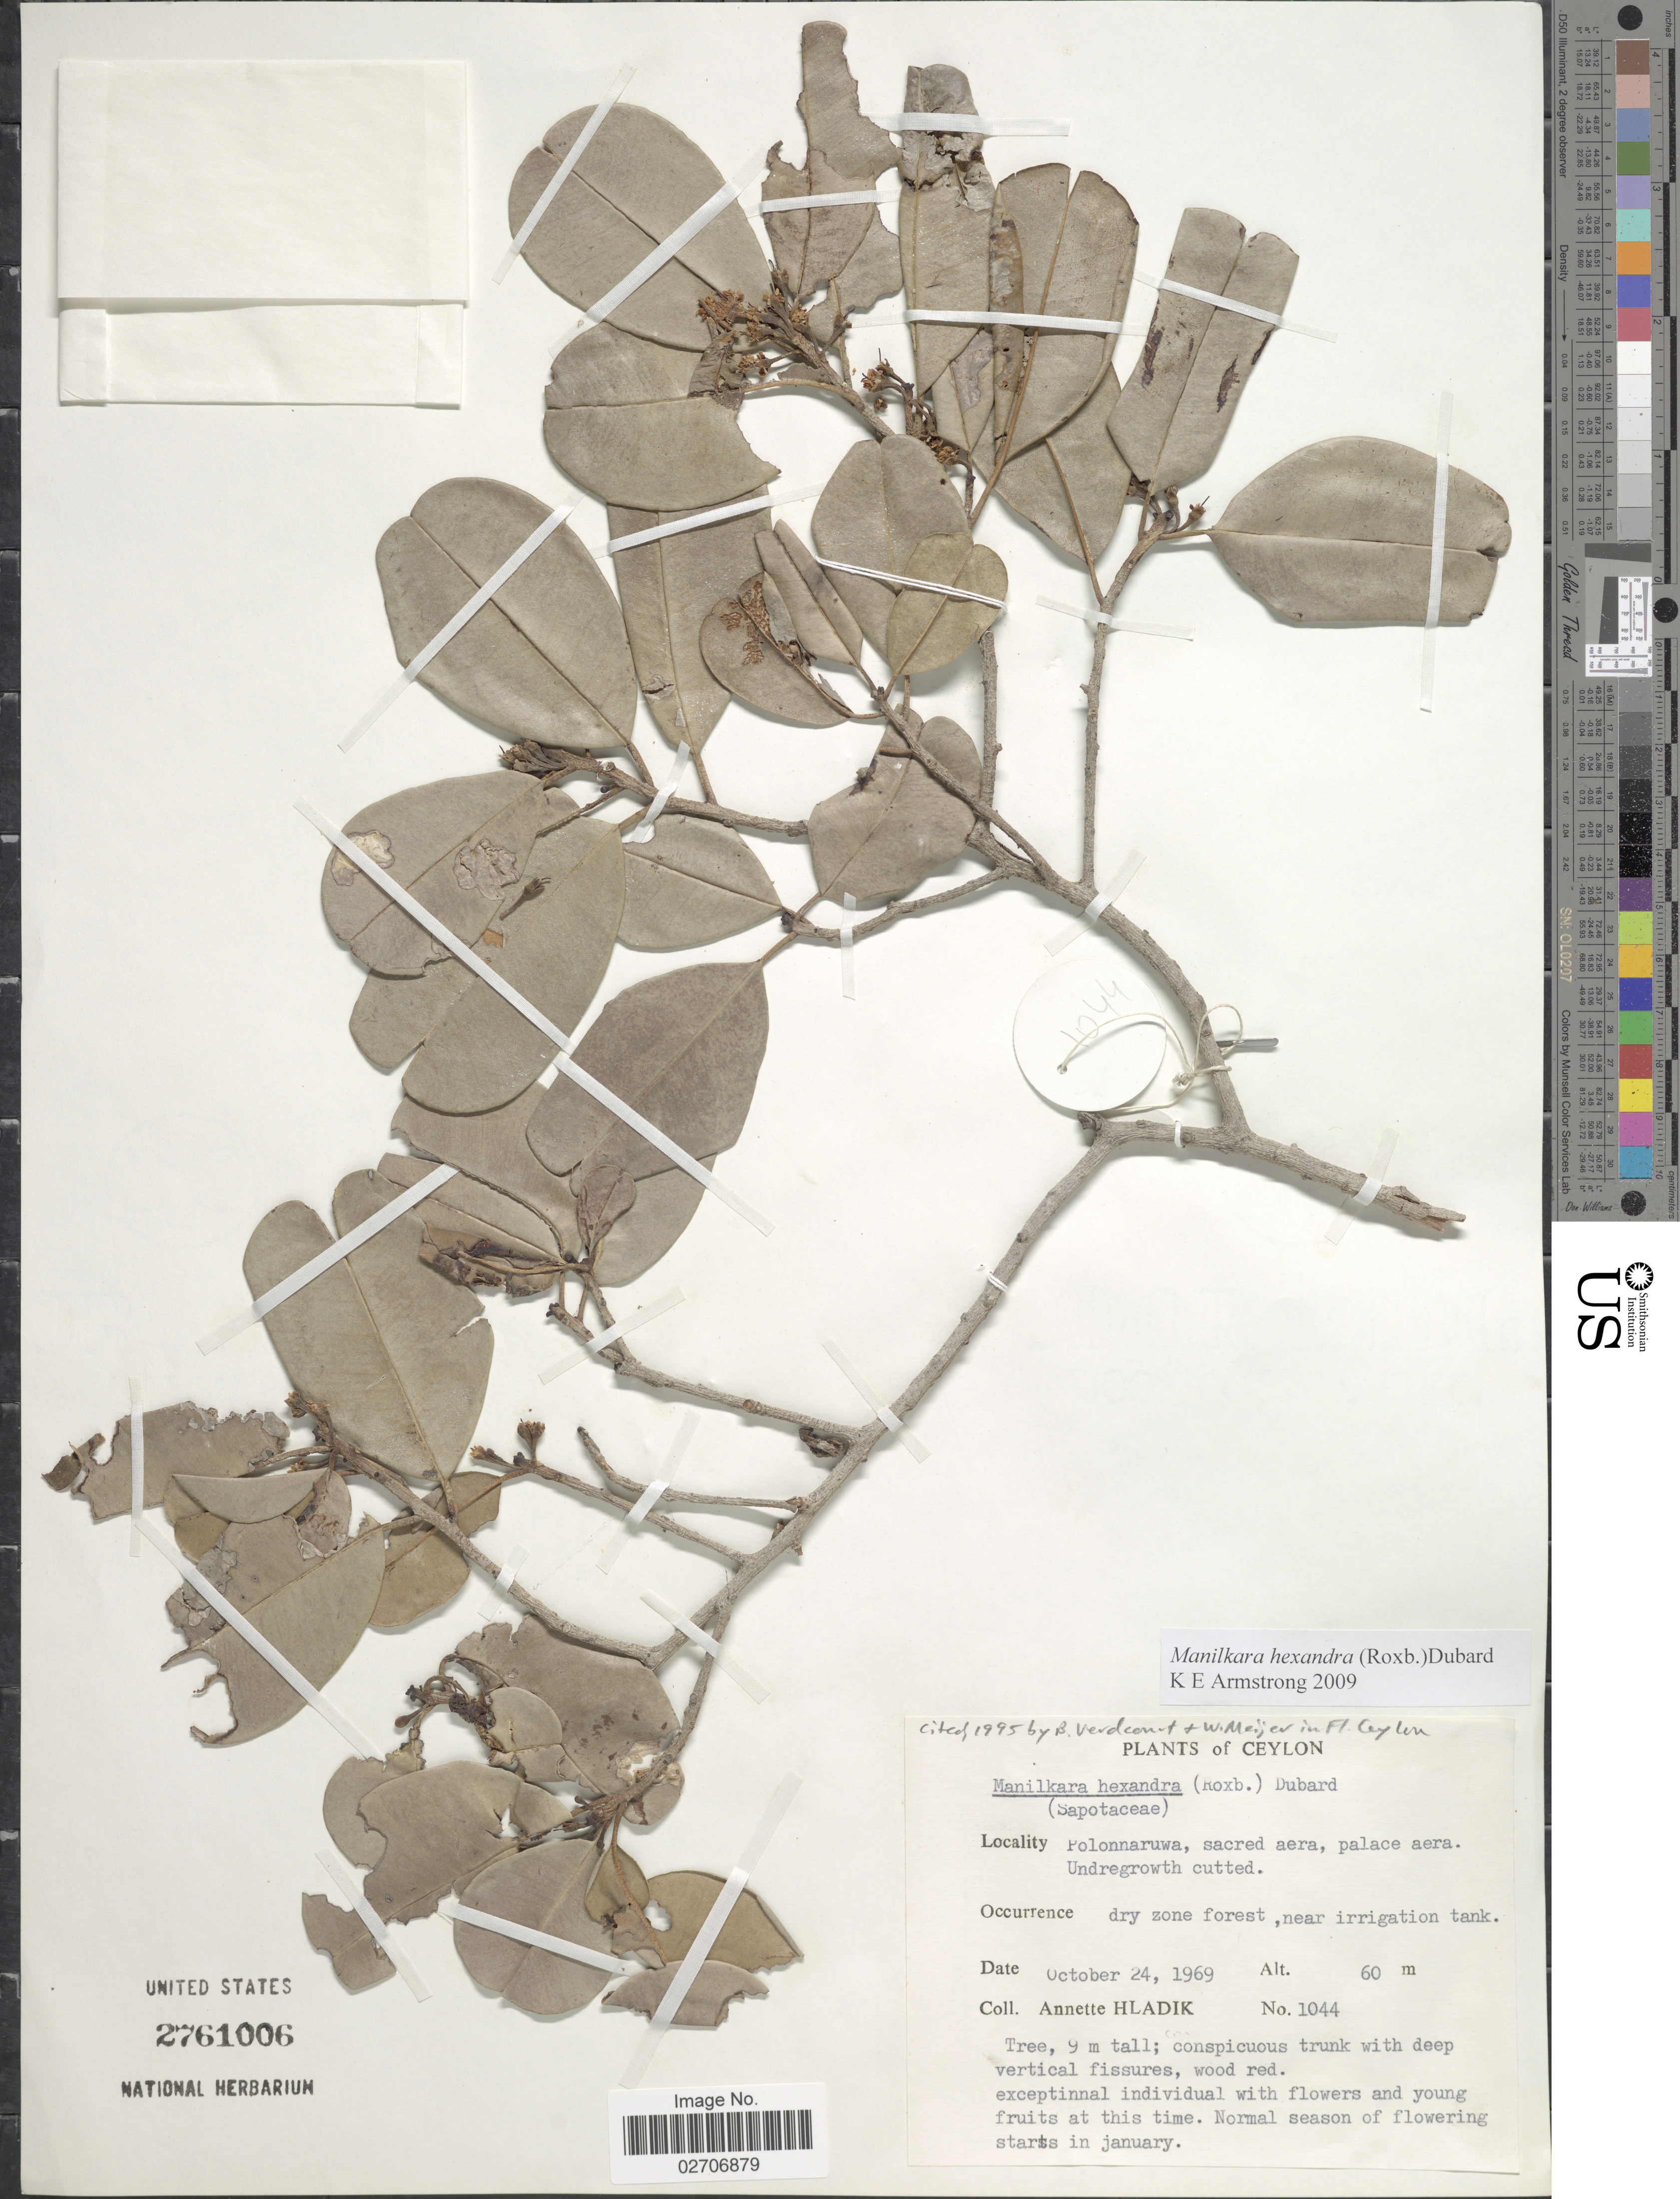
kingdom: Plantae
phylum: Tracheophyta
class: Magnoliopsida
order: Ericales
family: Sapotaceae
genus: Manilkara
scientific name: Manilkara hexandra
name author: (Roxb.) Dubard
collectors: A. Hladik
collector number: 1044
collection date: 1969-10-24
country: Sri Lanka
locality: Ceylon, Polonnaruwa, sacred area, palace area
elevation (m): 60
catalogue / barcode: US 2761006